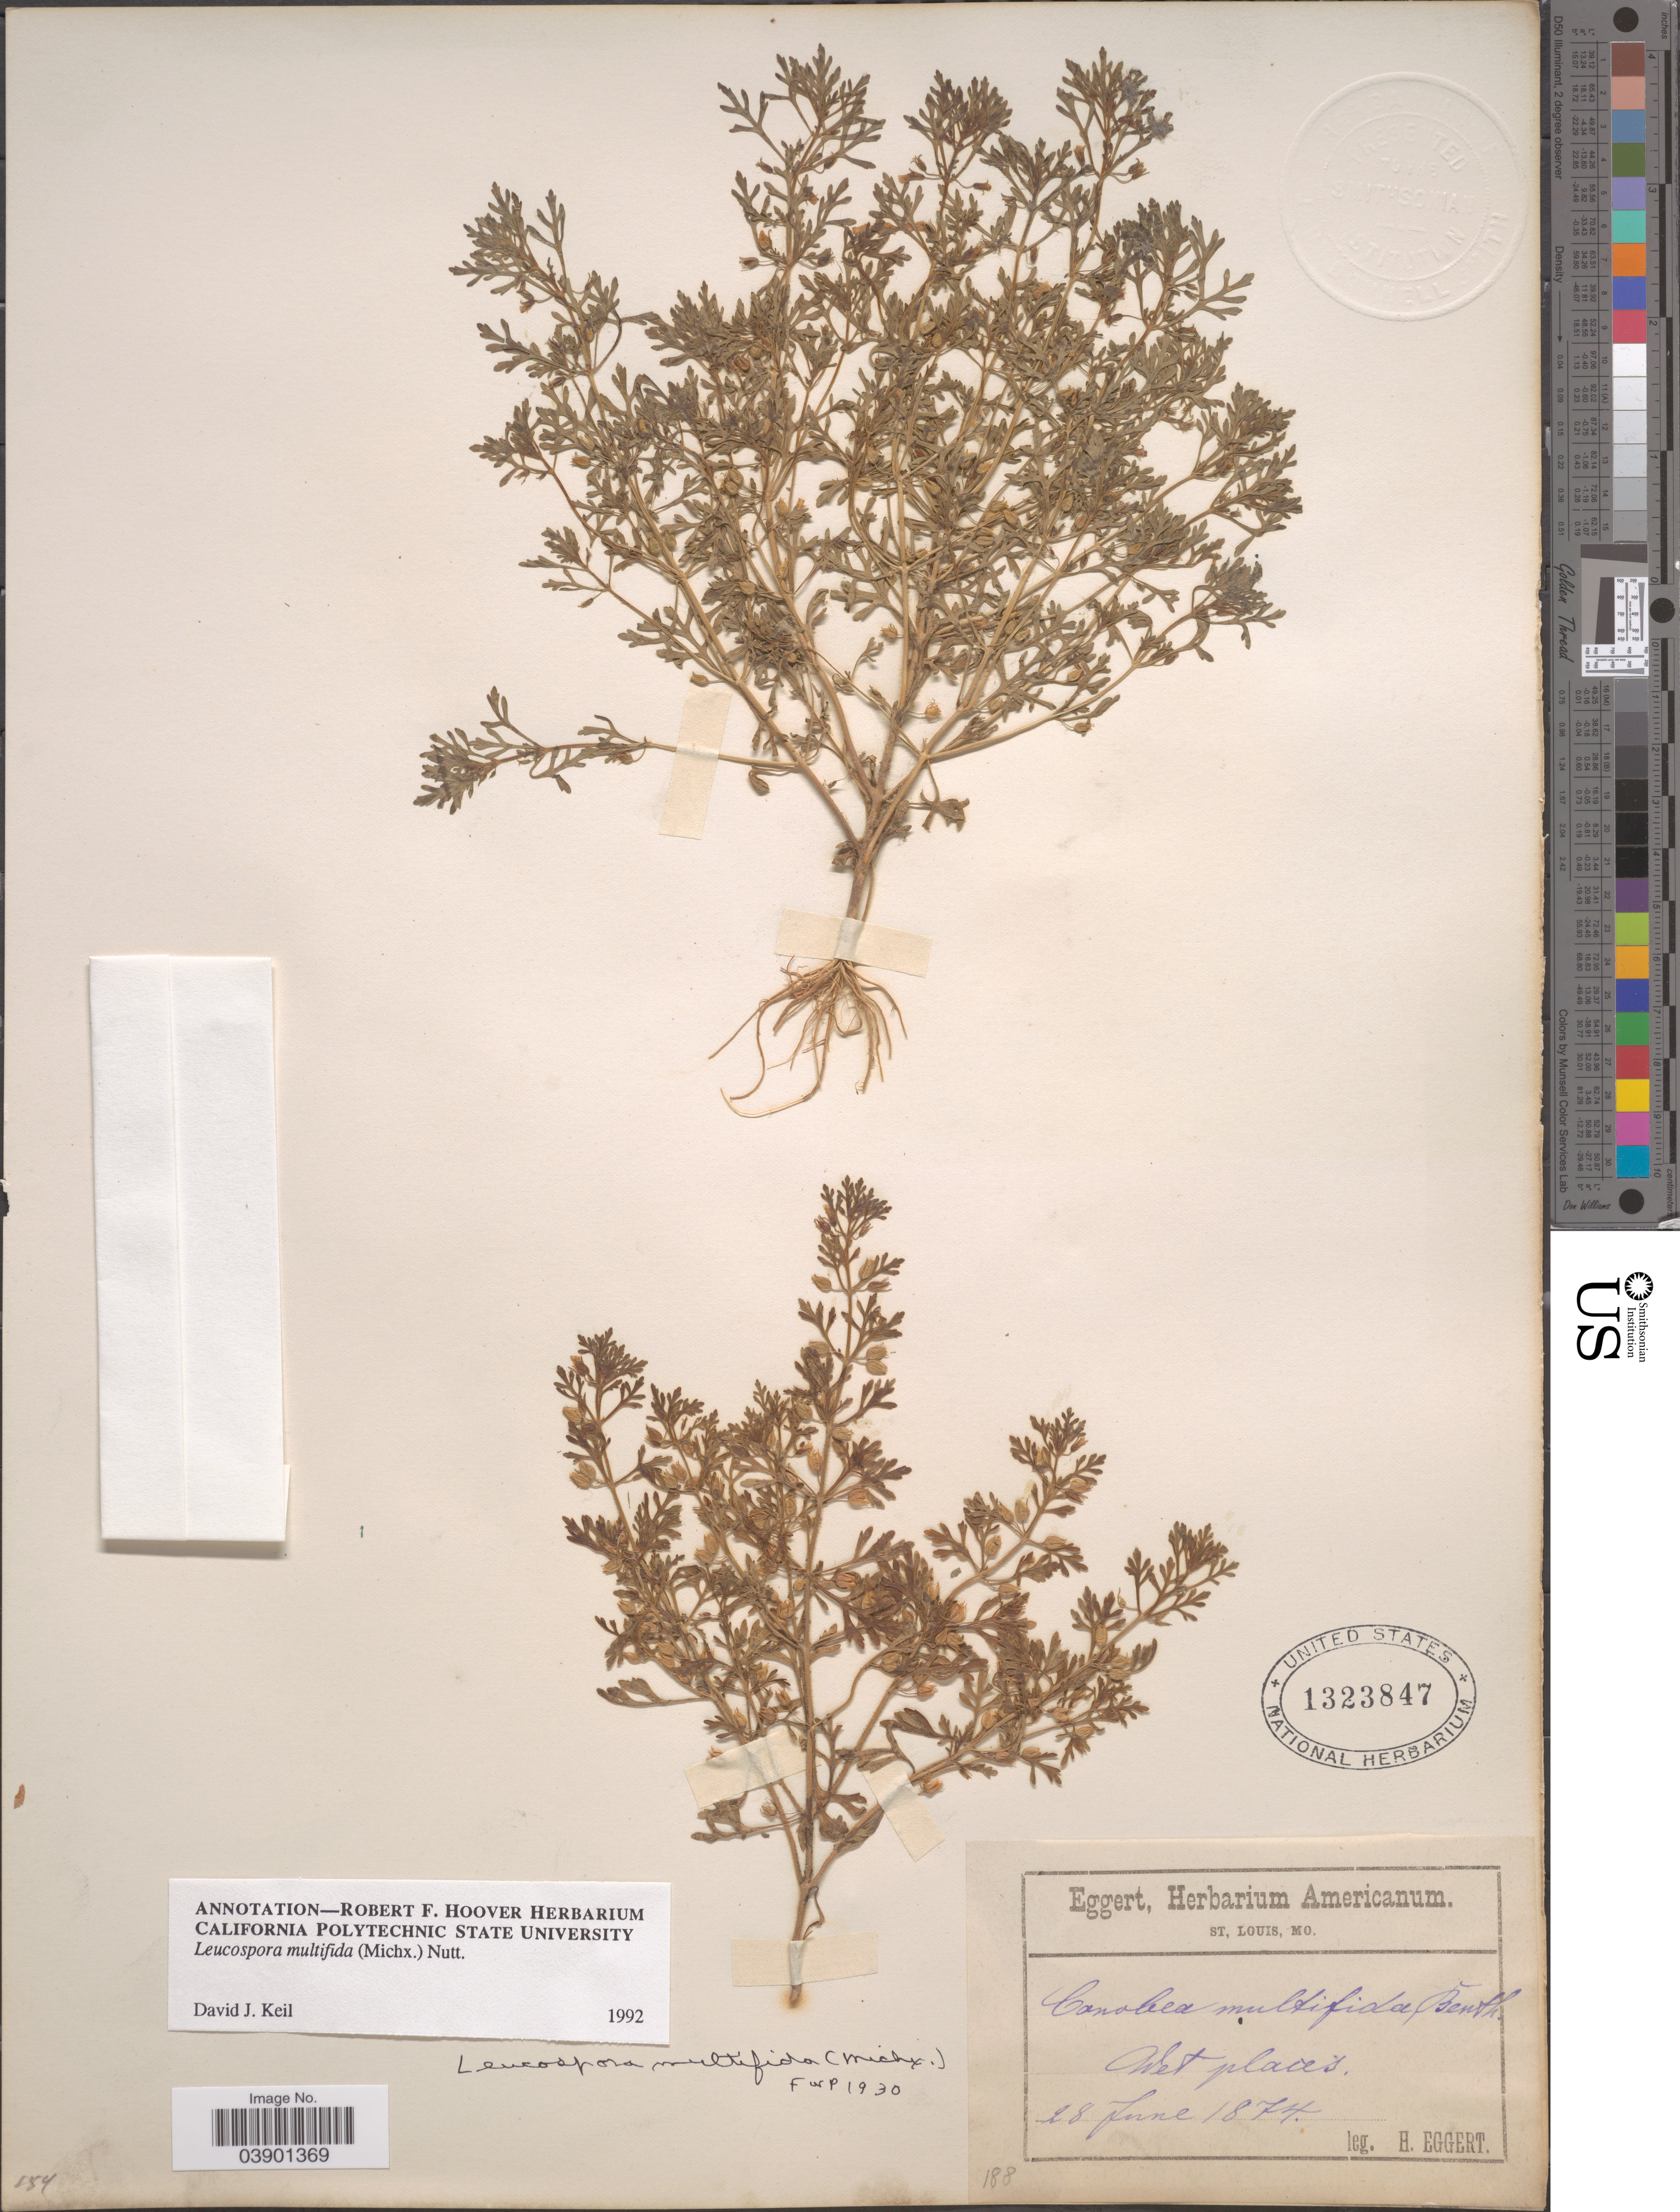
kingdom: Plantae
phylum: Tracheophyta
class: Magnoliopsida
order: Lamiales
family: Plantaginaceae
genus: Leucospora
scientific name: Leucospora multifida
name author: (Michx.) Nutt.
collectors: H. Eggert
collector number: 188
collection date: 1874-06-28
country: United States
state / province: Missouri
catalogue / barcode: US 1323847